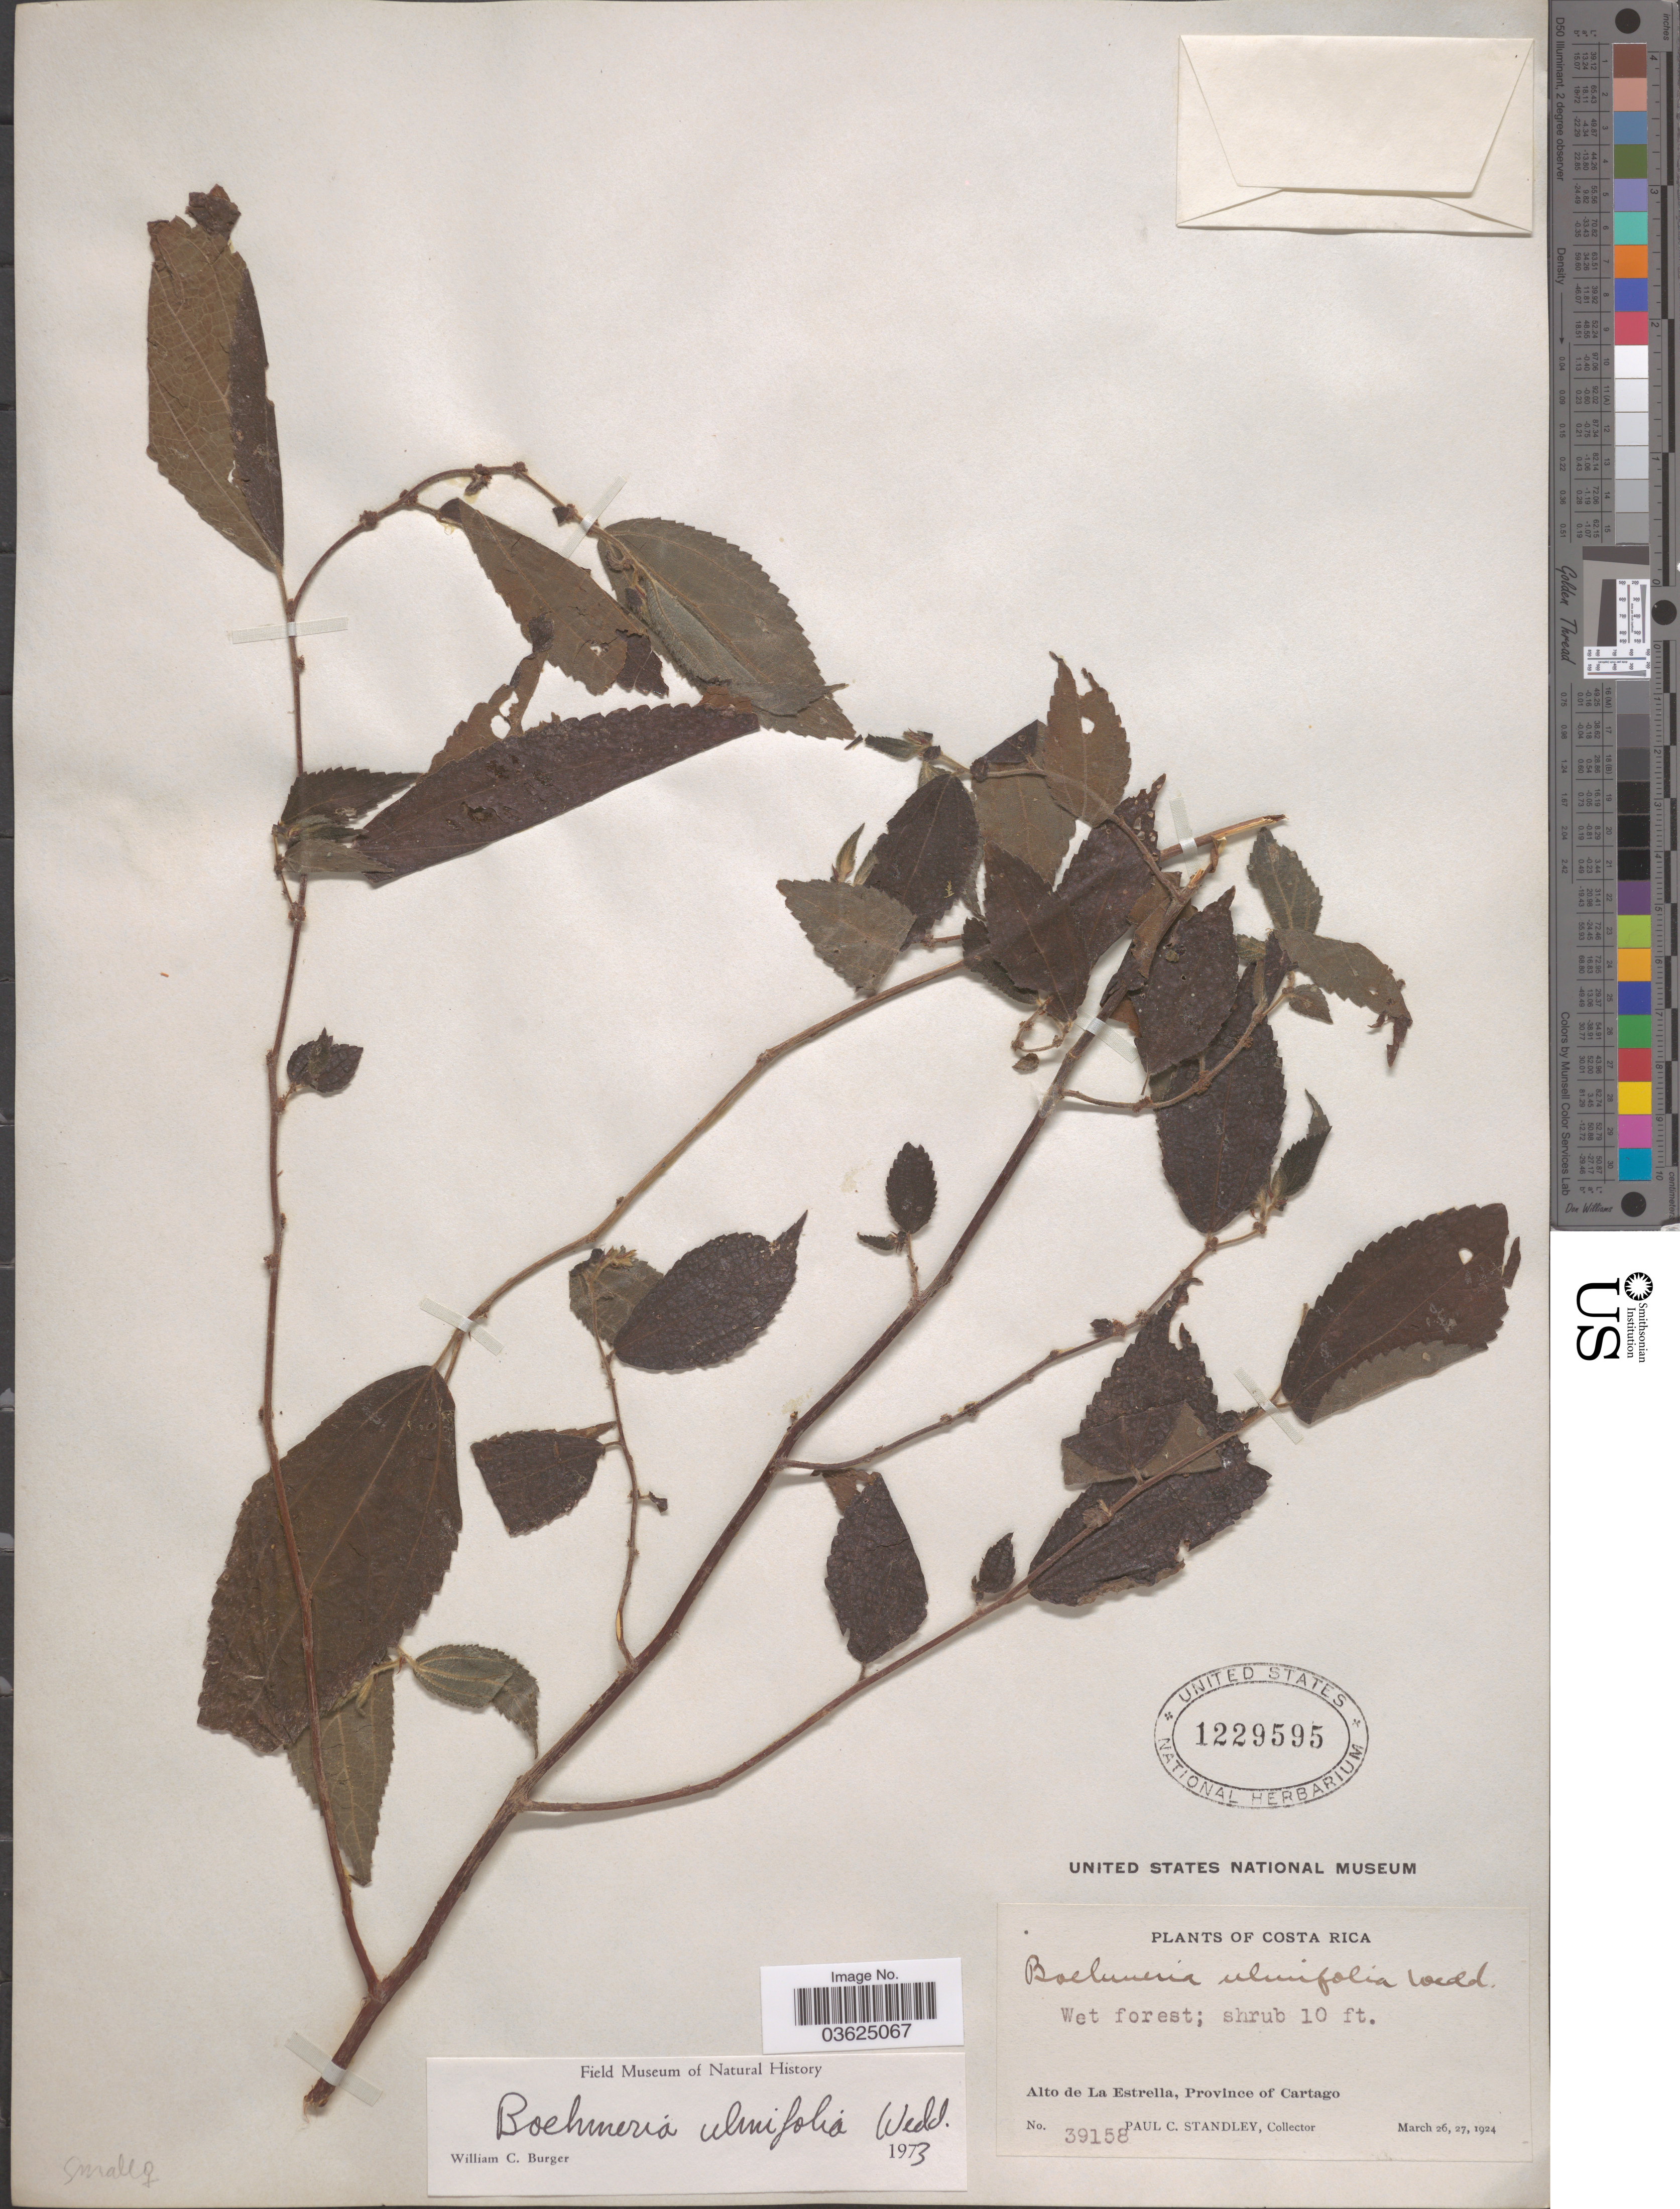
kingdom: Plantae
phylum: Tracheophyta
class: Magnoliopsida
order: Rosales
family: Urticaceae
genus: Boehmeria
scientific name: Boehmeria ulmifolia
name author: Wedd.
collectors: P. C. Standley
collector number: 39158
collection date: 1924-03-26/1924-03-27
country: Costa Rica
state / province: Cartago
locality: Alto de La Estrella.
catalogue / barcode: US 1229595